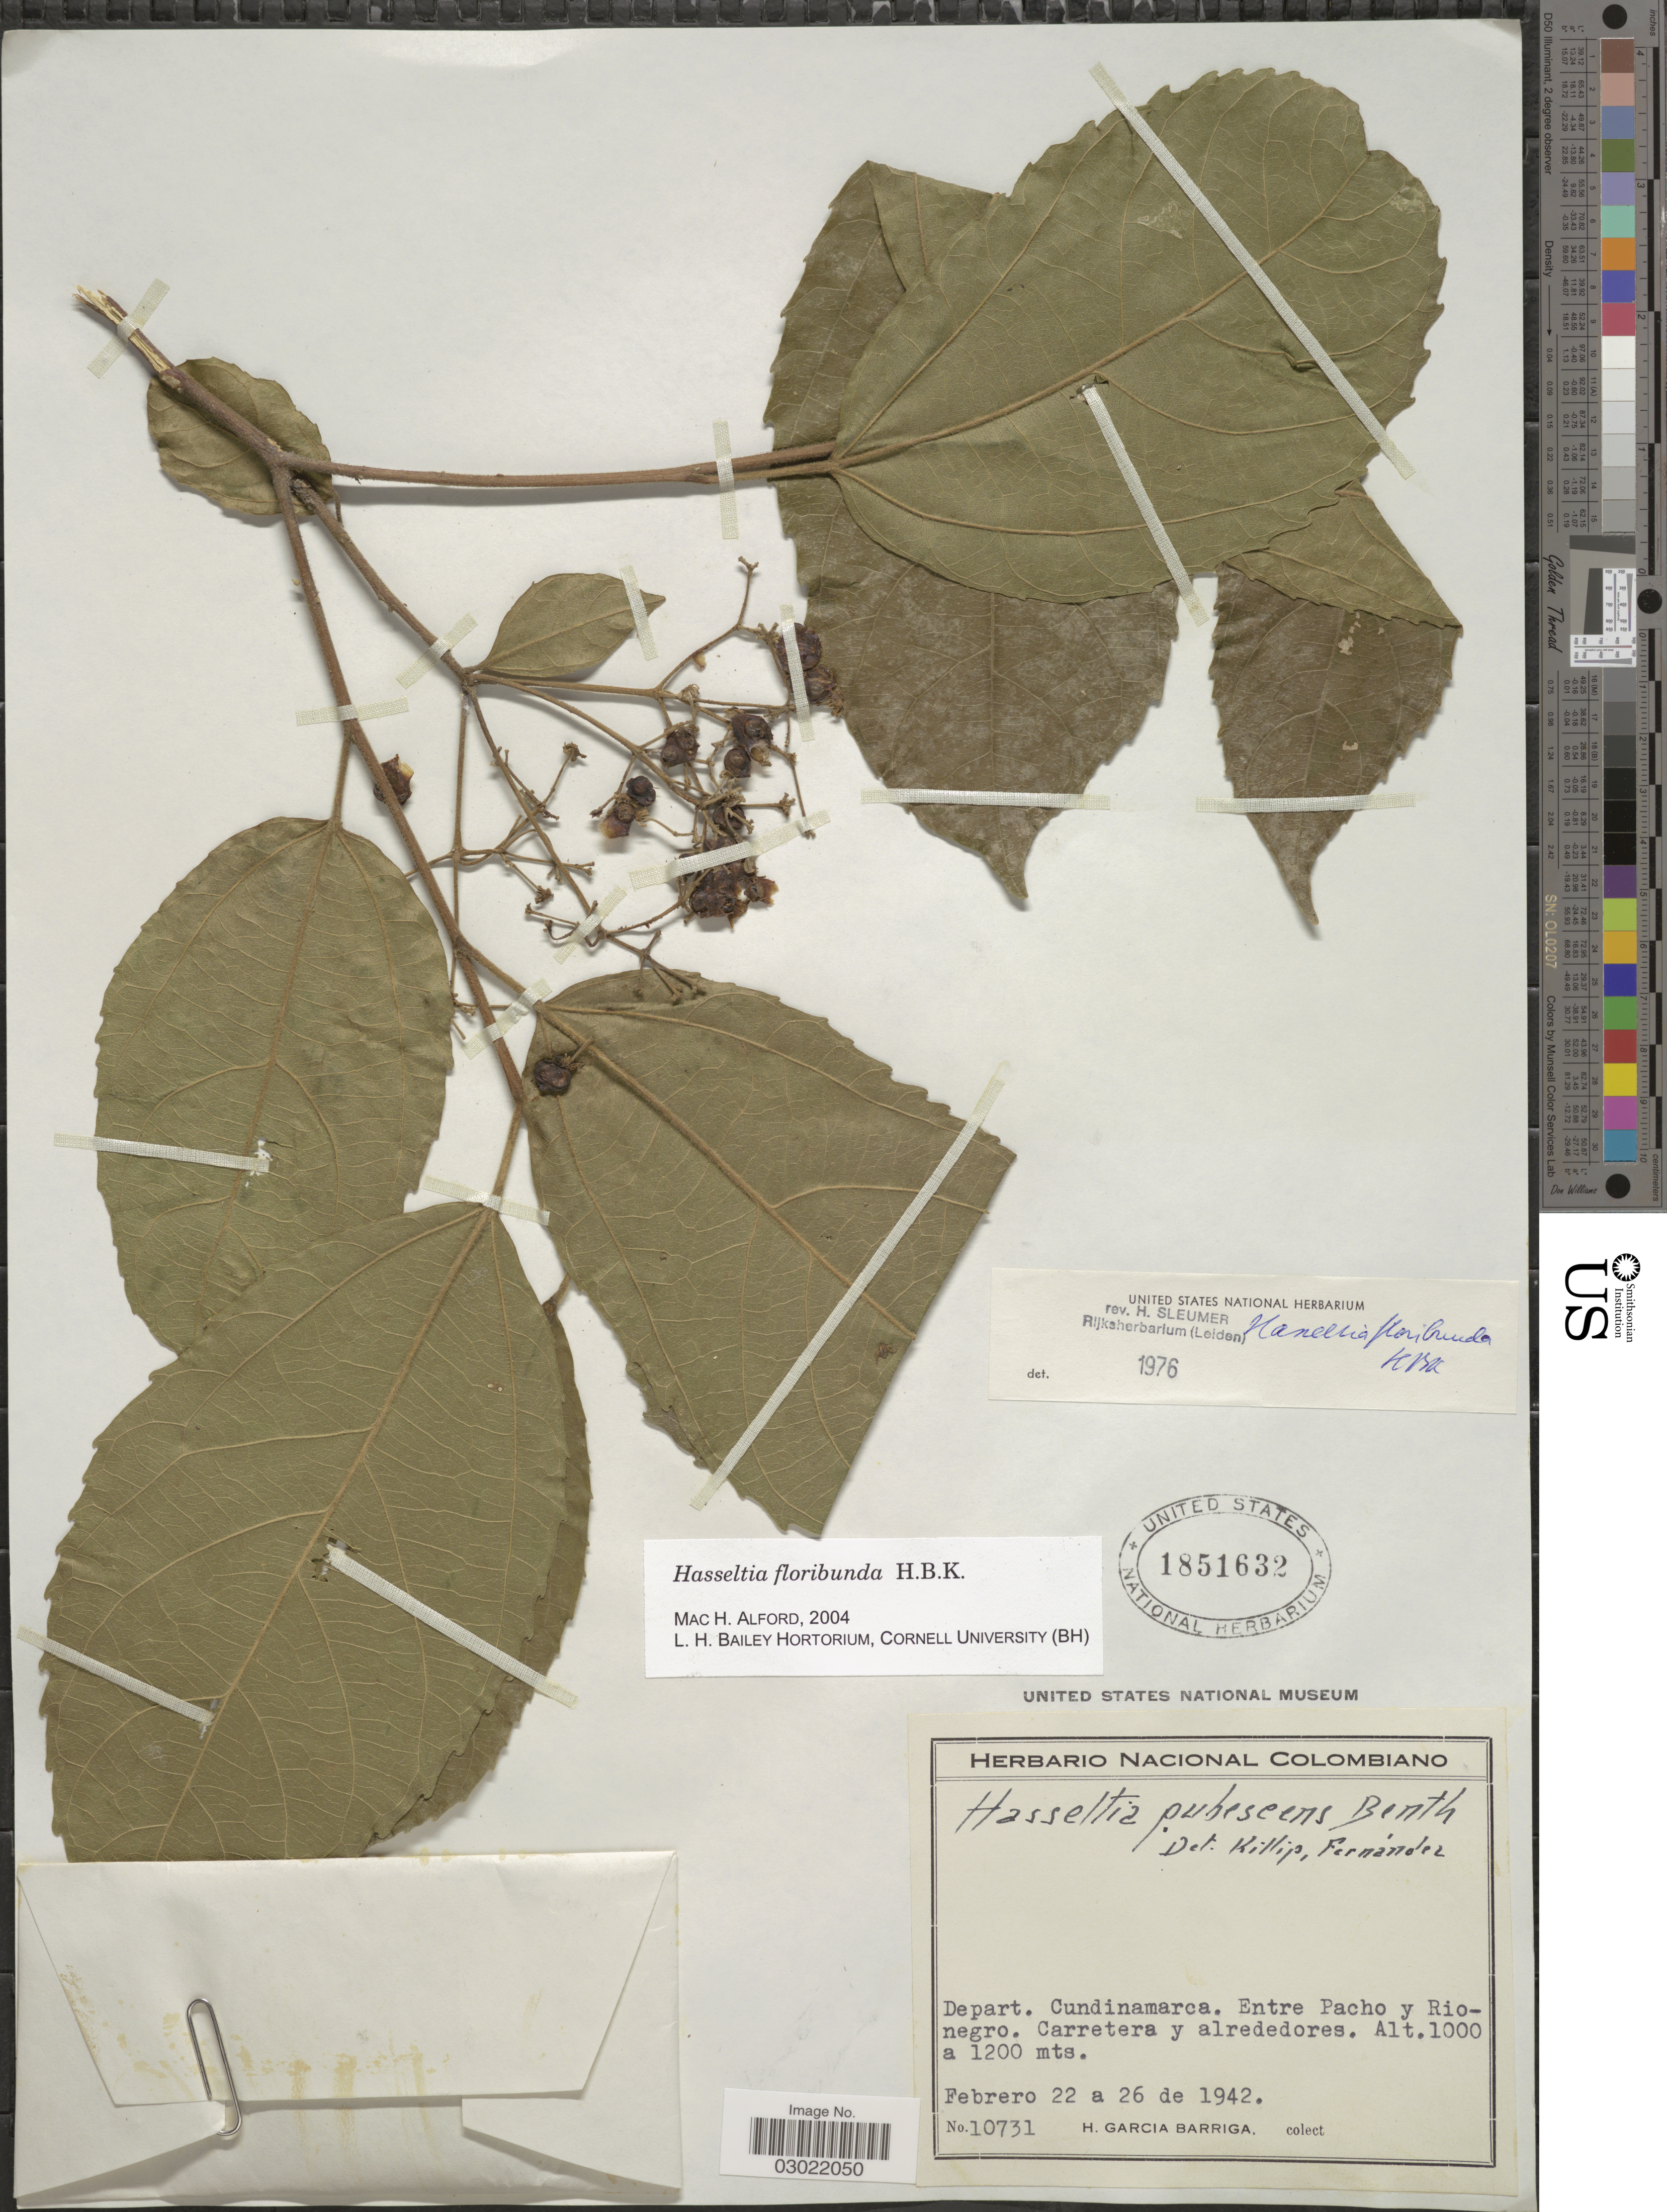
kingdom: Plantae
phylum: Tracheophyta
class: Magnoliopsida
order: Malpighiales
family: Salicaceae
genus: Hasseltia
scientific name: Hasseltia floribunda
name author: Kunth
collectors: H. García Barriga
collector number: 10731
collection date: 1942-02-22/1942-02-26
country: Colombia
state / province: Cundinamarca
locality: Depart. Cundinamarca. Entre Pacho y Rionegro. Carretera y alrededores.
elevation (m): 1000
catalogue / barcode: US 1851632